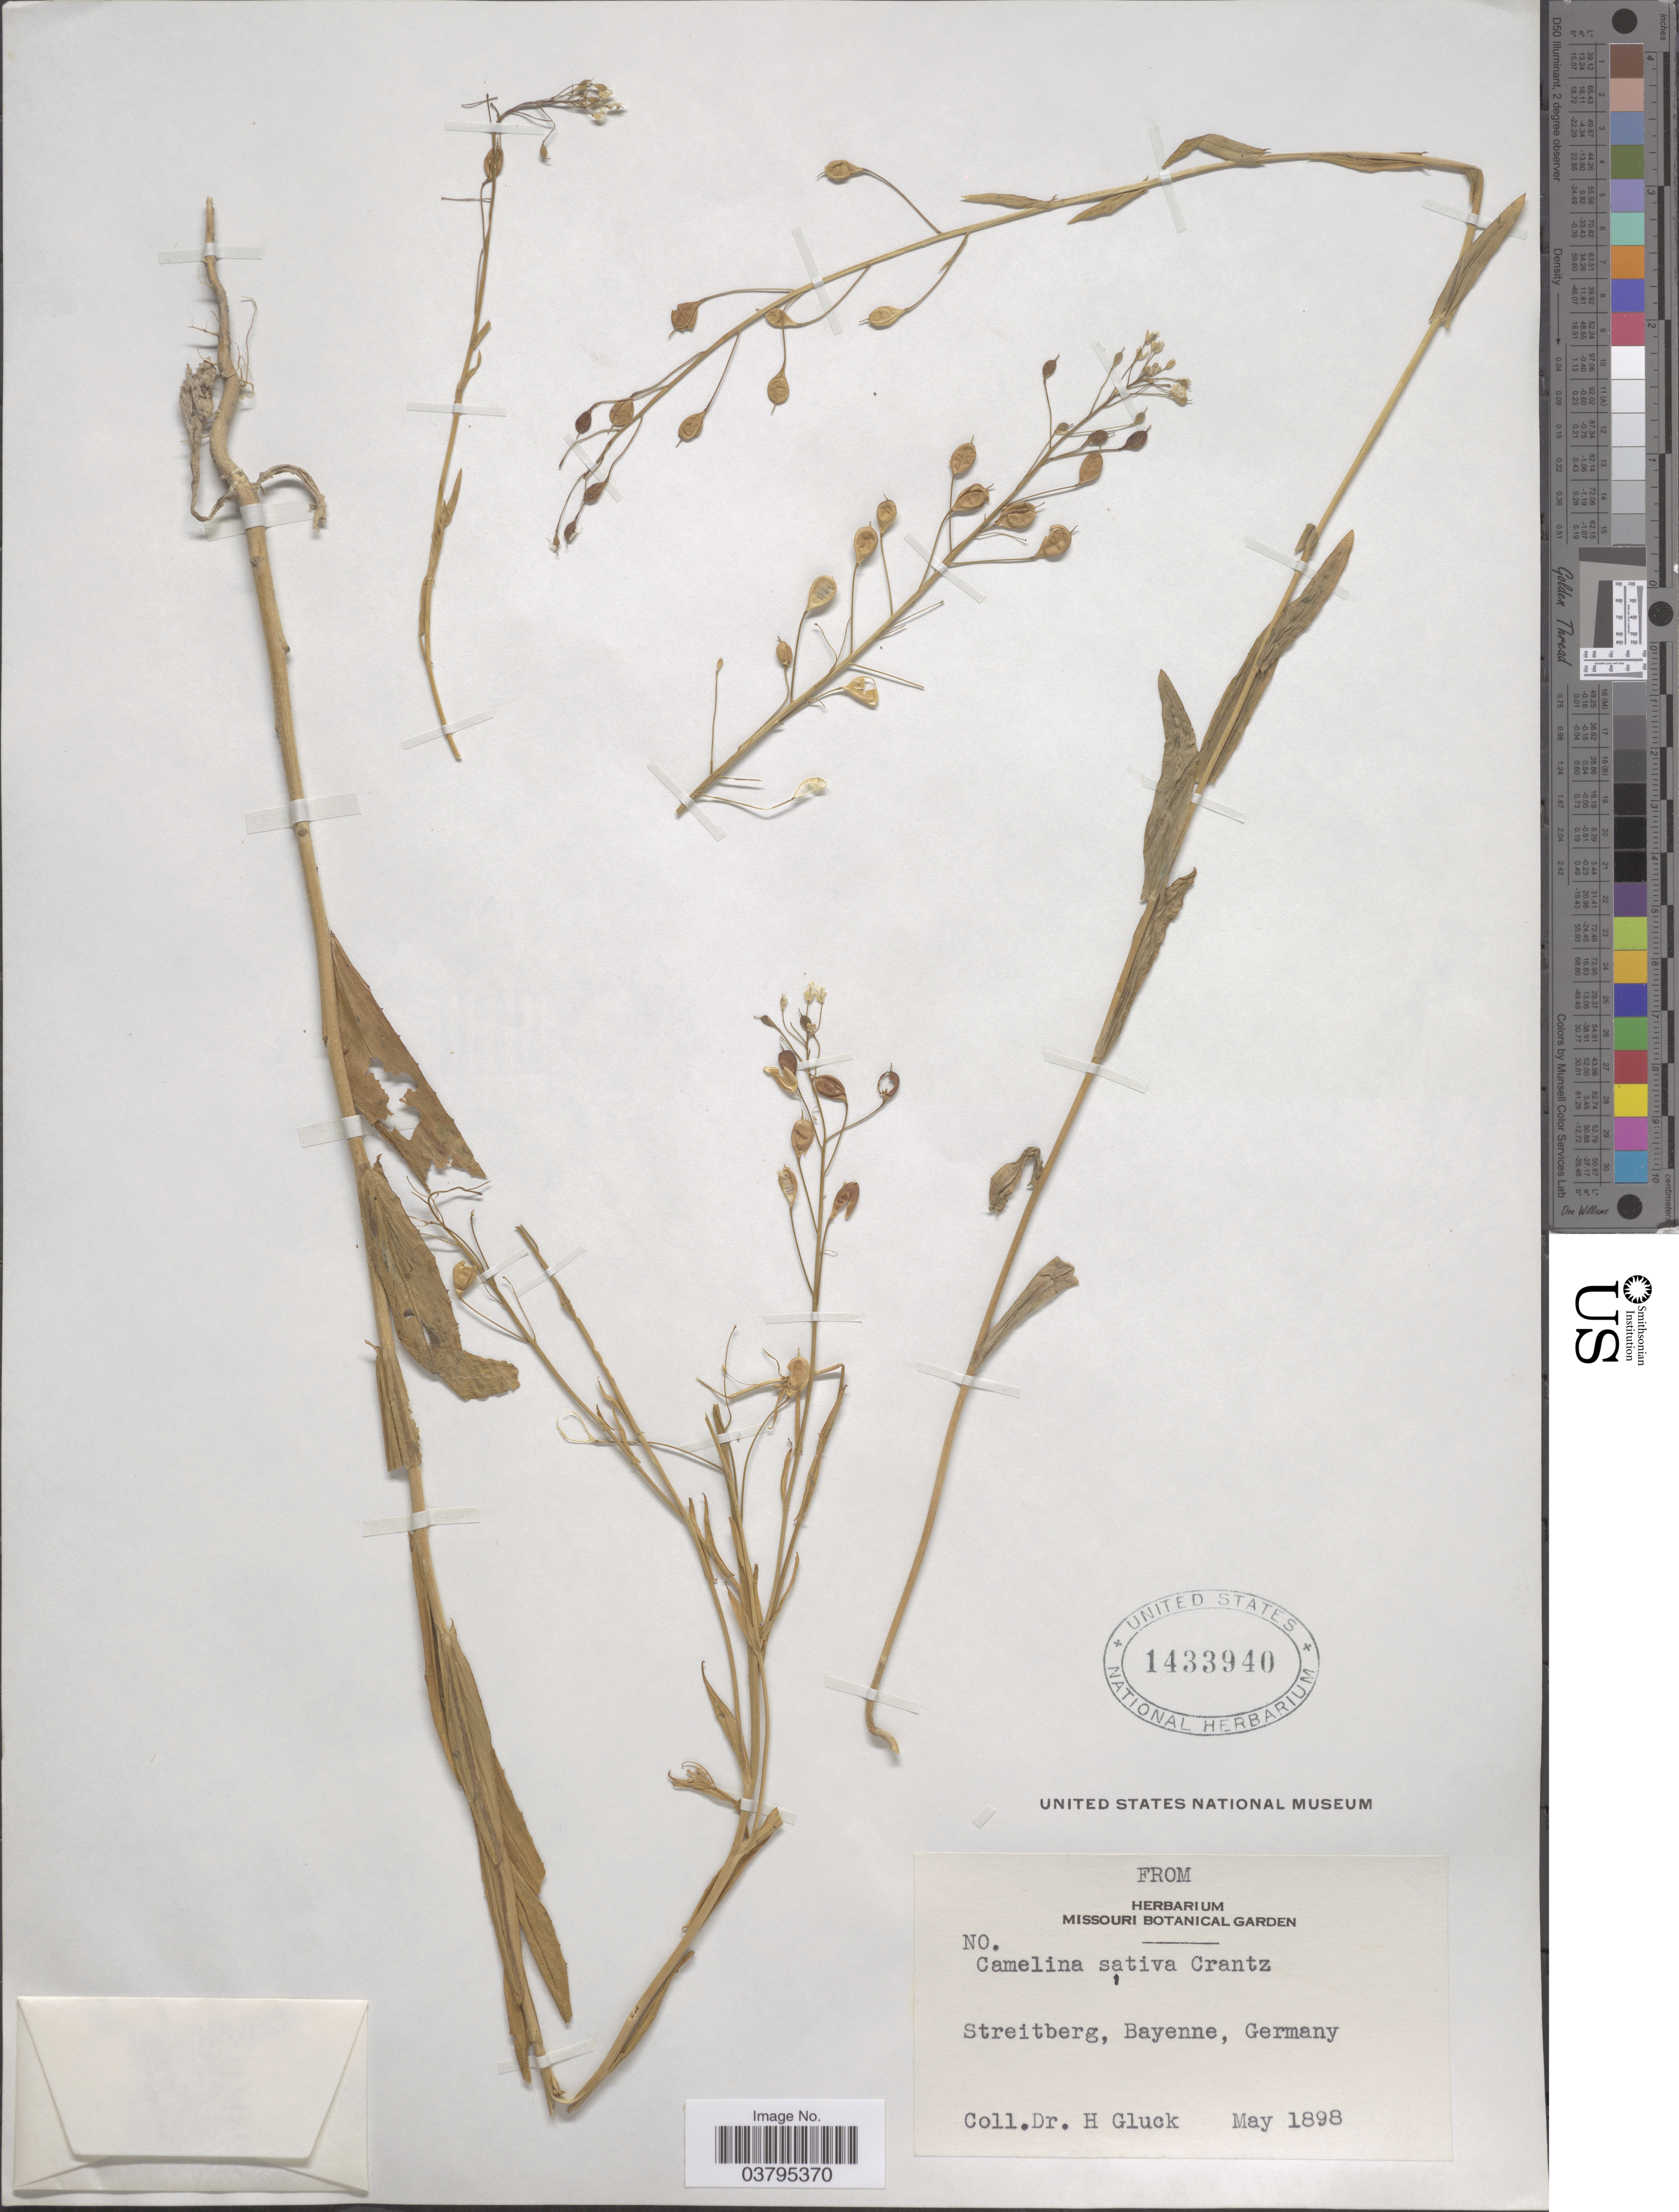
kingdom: Plantae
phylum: Tracheophyta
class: Magnoliopsida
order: Brassicales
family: Brassicaceae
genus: Camelina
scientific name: Camelina sativa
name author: (L.) Crantz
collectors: H. Glück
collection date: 1898-05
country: Germany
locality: Streitberg, Bayenne.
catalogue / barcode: US 1433940